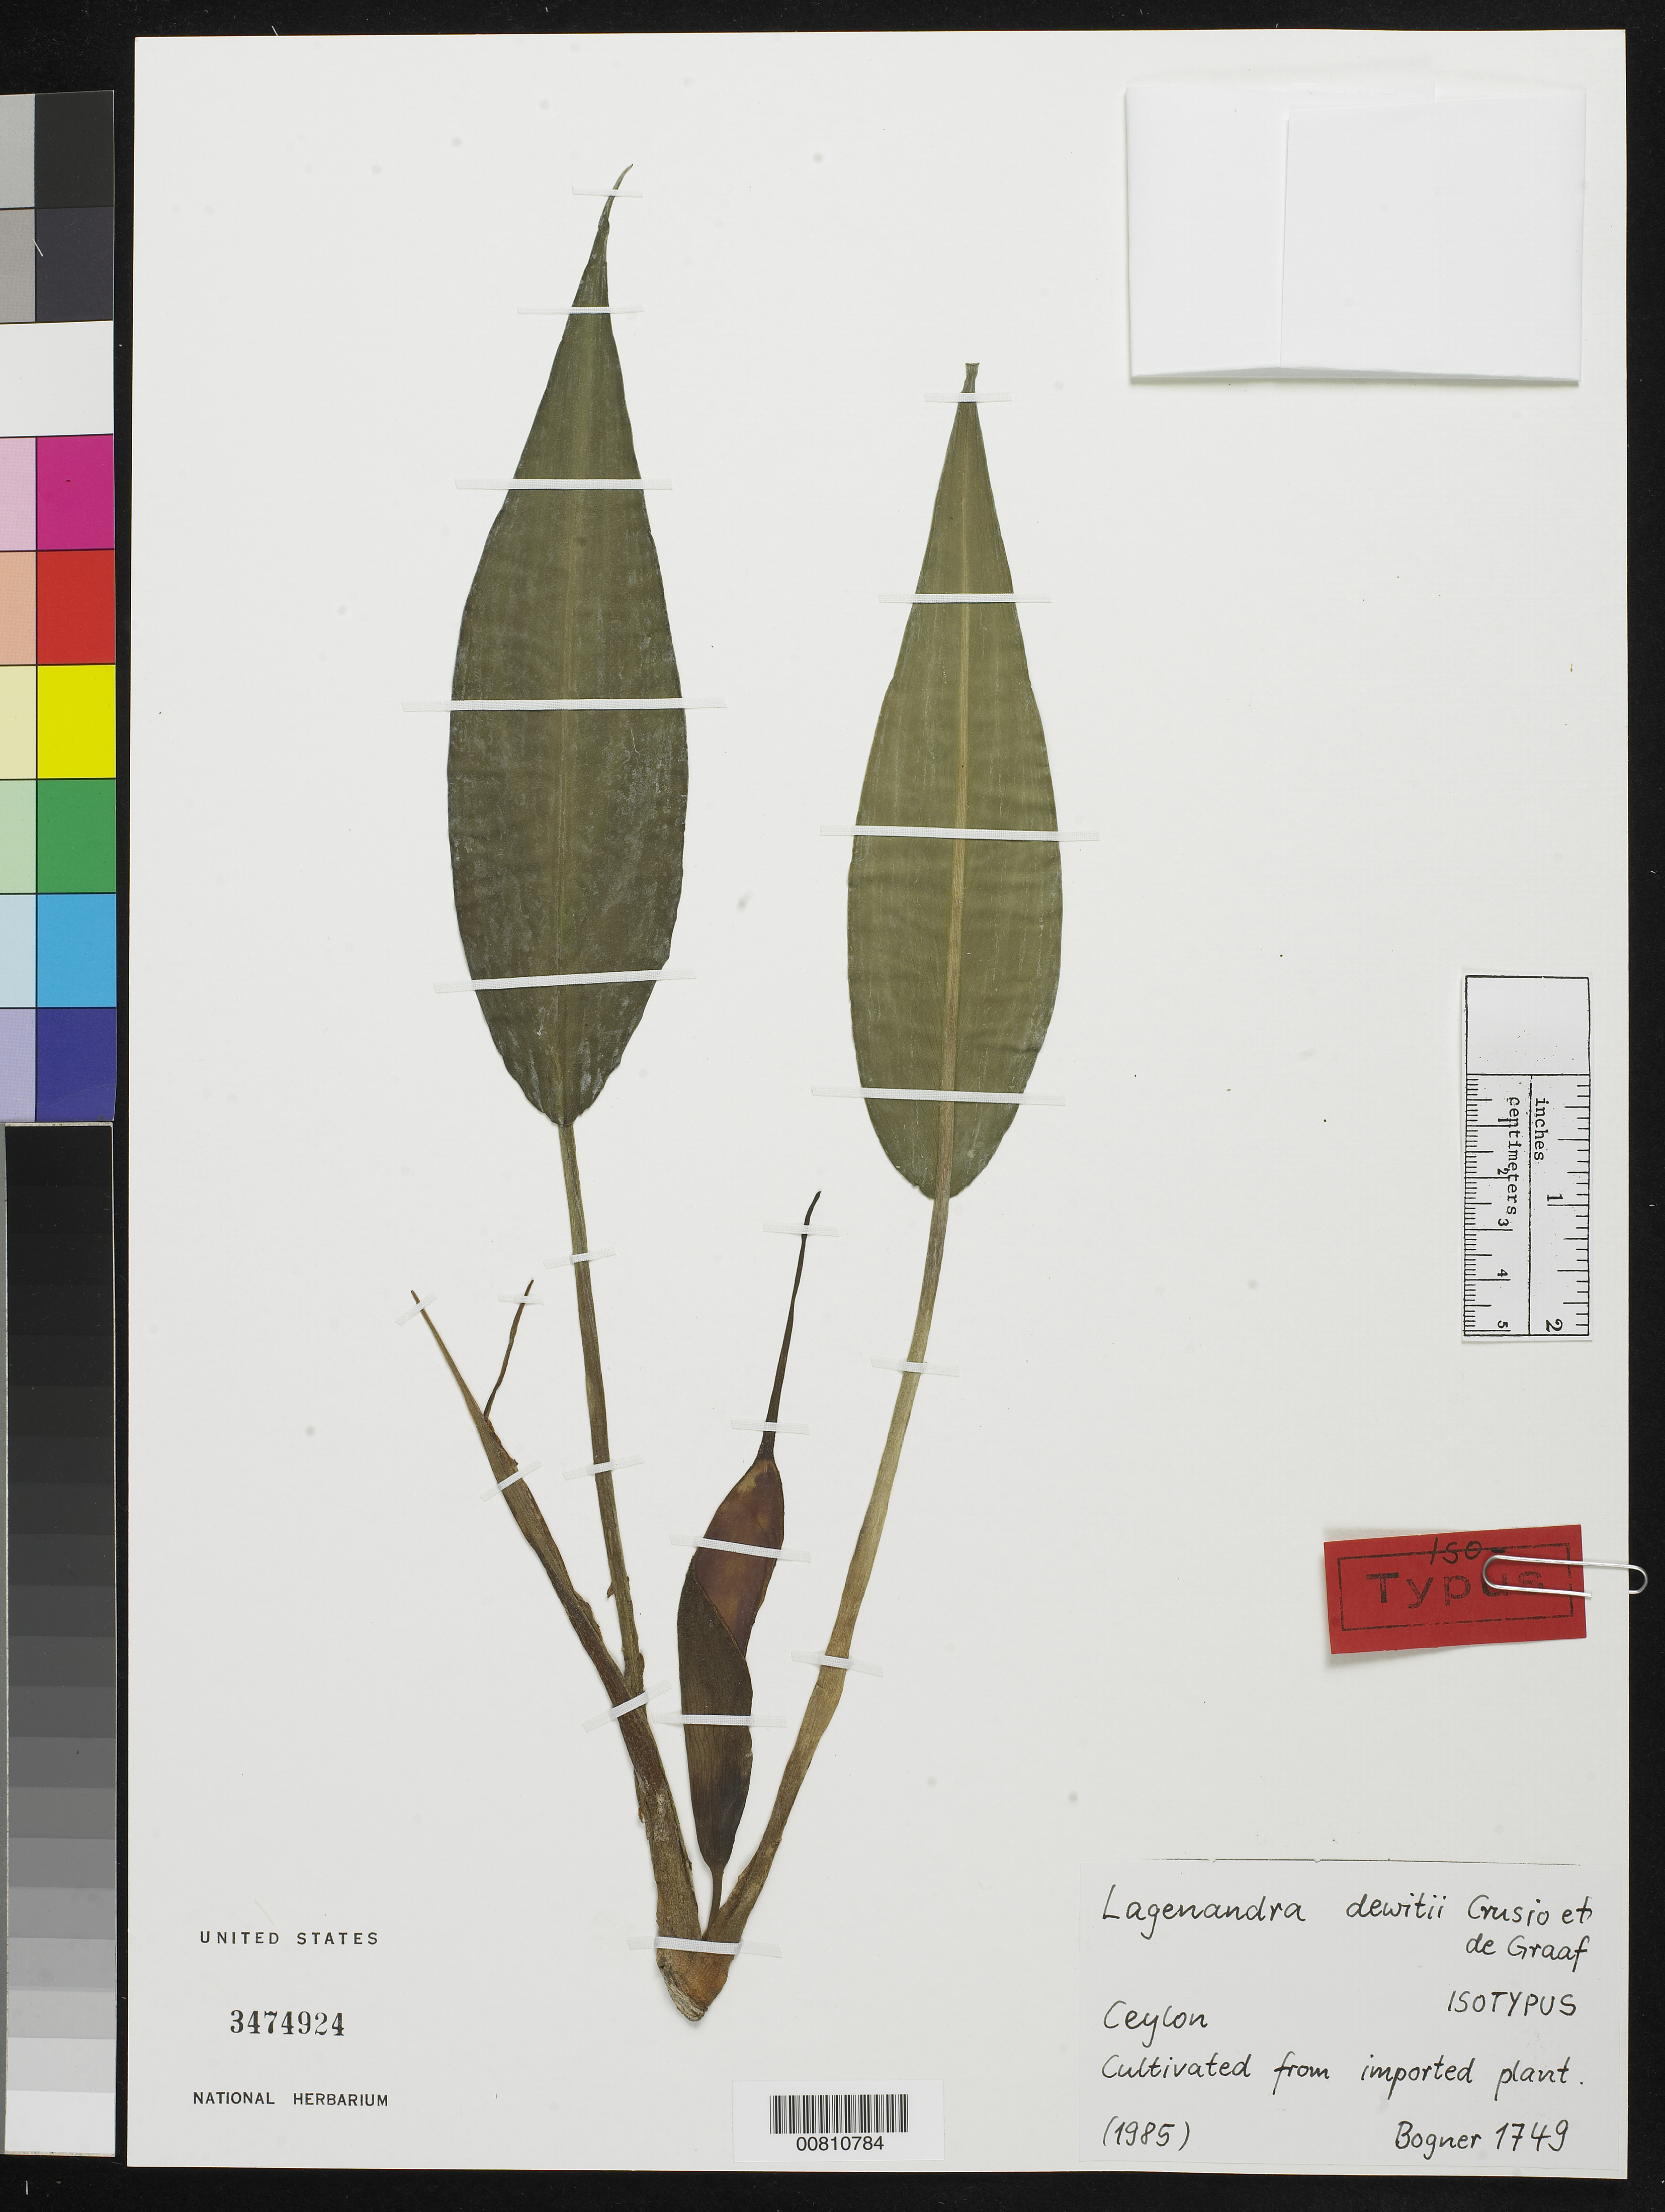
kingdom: Plantae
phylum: Tracheophyta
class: Liliopsida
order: Alismatales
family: Araceae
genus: Lagenandra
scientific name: Lagenandra dewitii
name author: Crusio & de Graaf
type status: Isotype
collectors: J. Bogner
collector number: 1749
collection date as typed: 1985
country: Sri Lanka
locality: Ceylon. Cultivated from imported plant. [Protologue: "Culta in calidario Monacensis"]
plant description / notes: Holotype at M.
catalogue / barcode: US 3474924